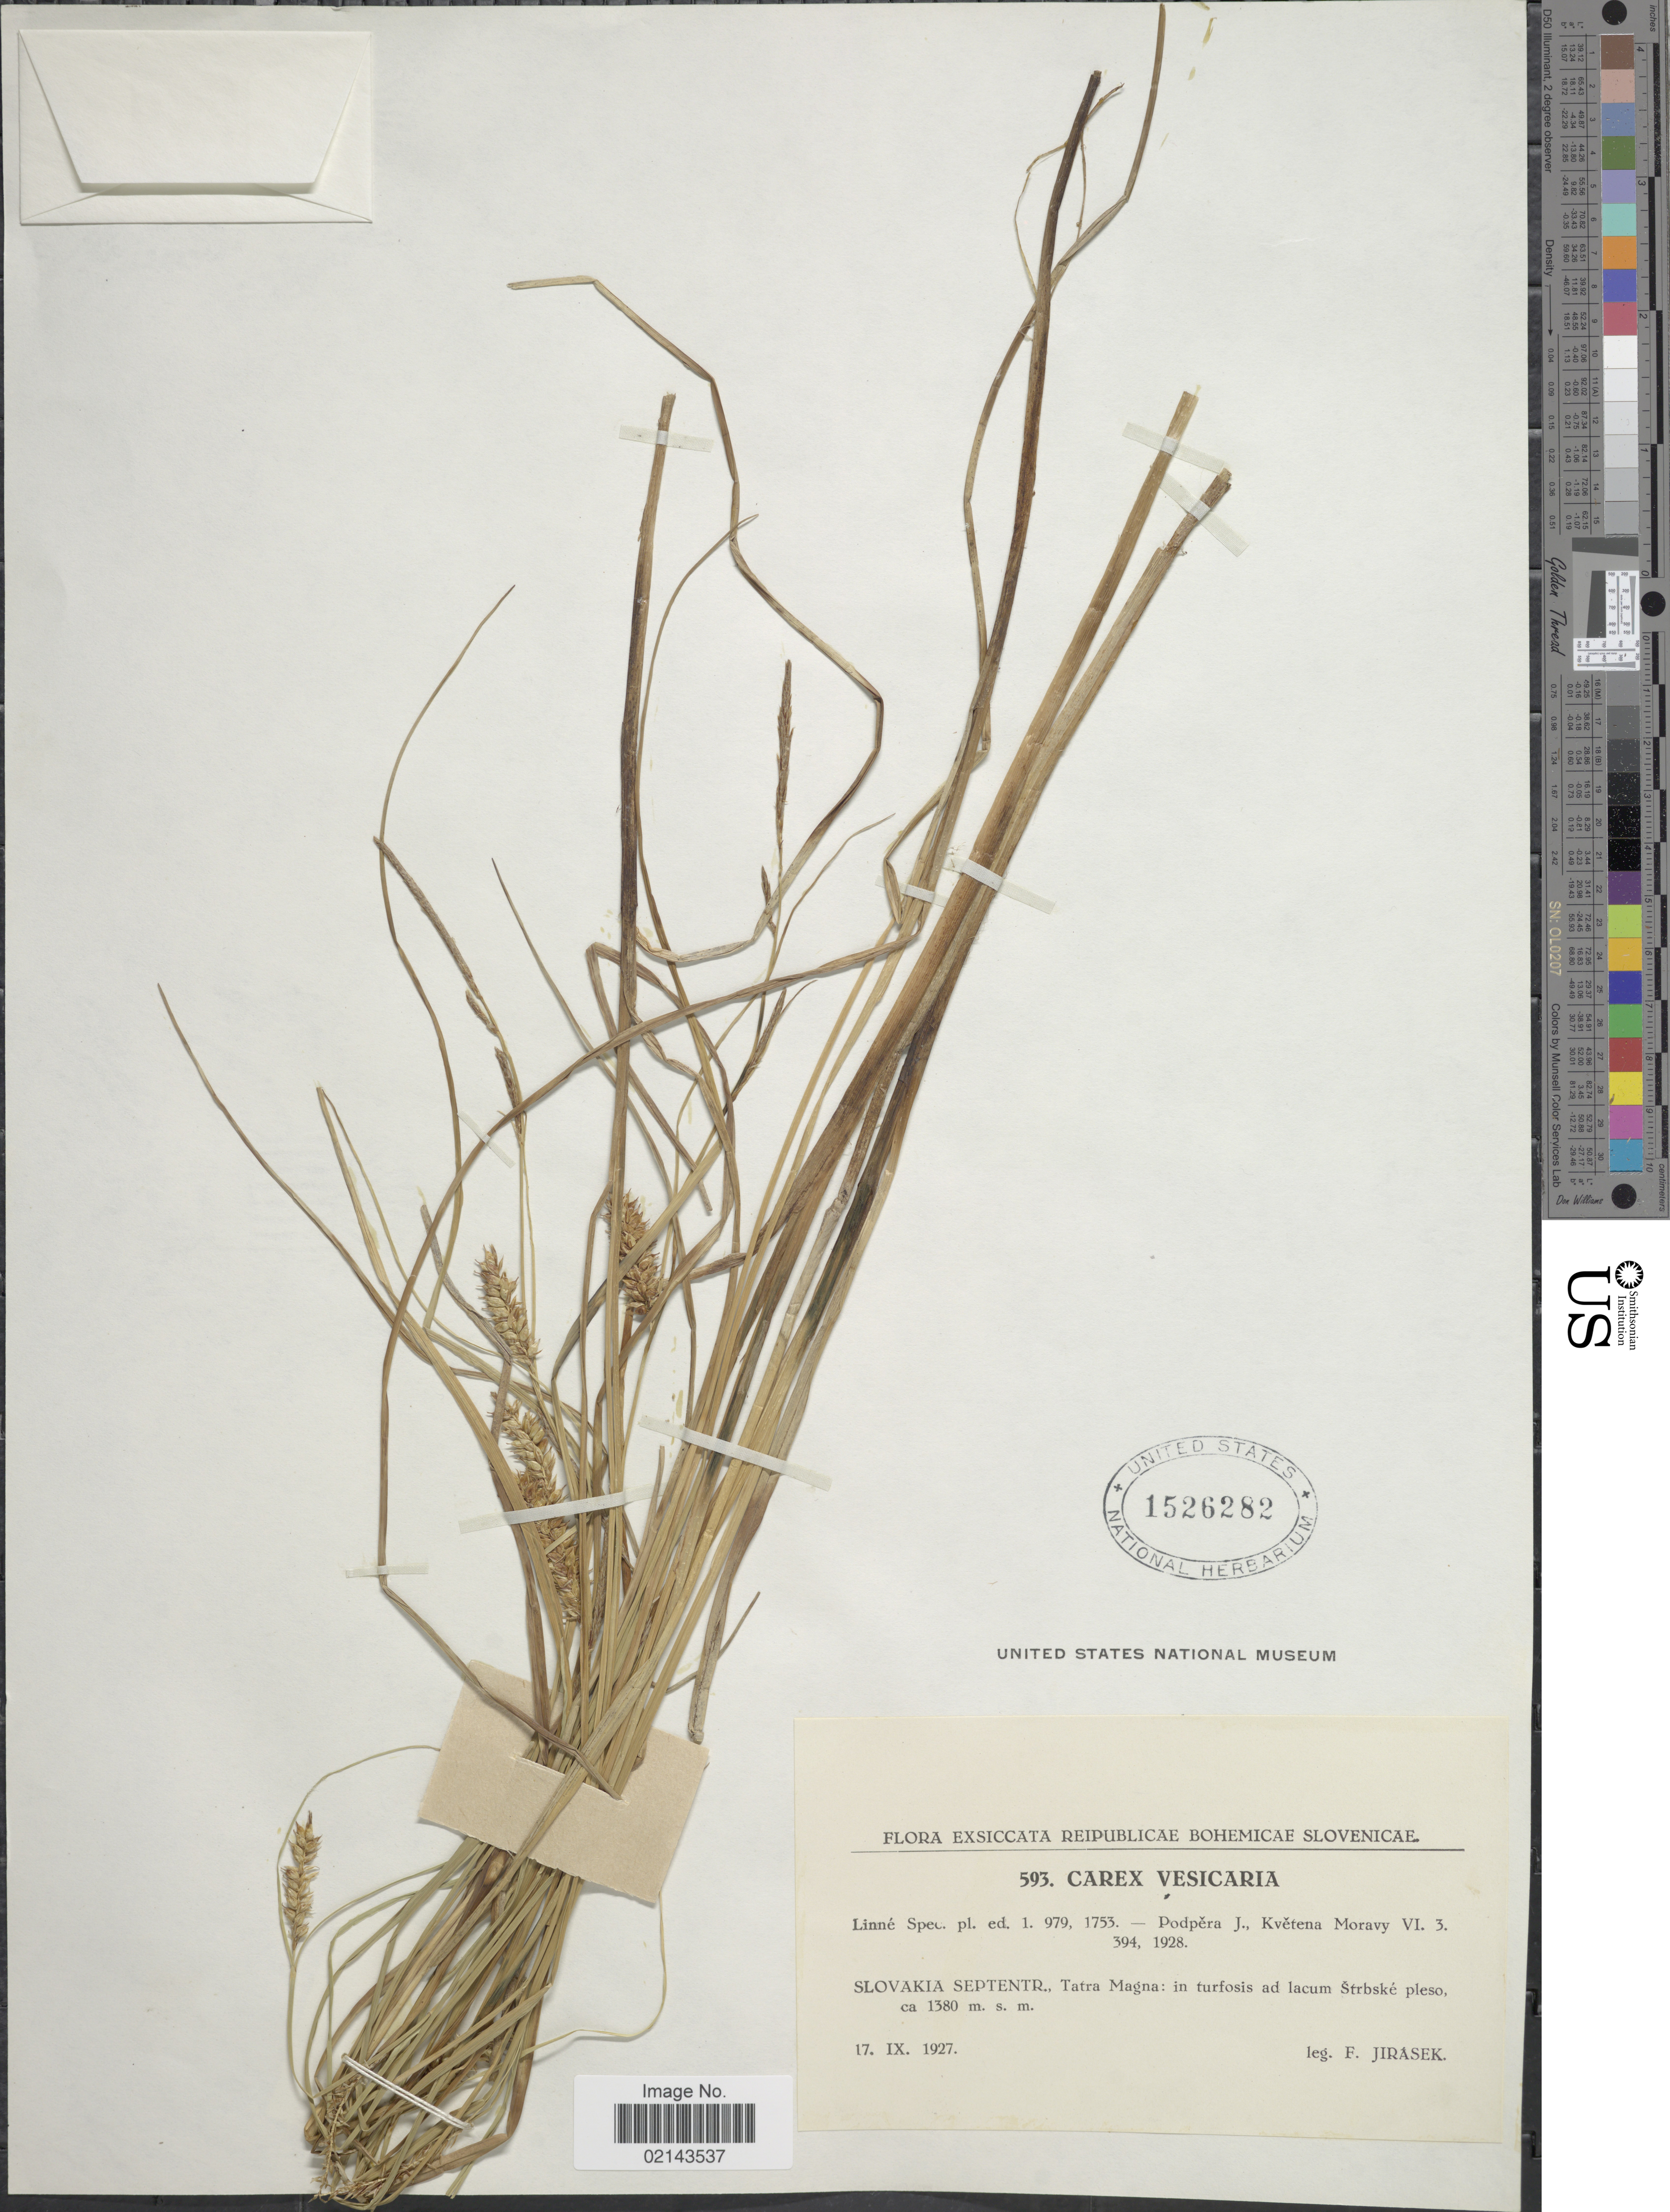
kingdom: Plantae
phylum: Tracheophyta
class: Liliopsida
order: Poales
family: Cyperaceae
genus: Carex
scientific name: Carex vesicaria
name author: L.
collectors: F. Jirasek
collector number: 593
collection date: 1927-09-17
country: Slovakia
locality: Slovakia Septentr., Tatra Magna: in turfosis ad lacum Strbské pleso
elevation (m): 1380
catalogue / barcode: US 1526282